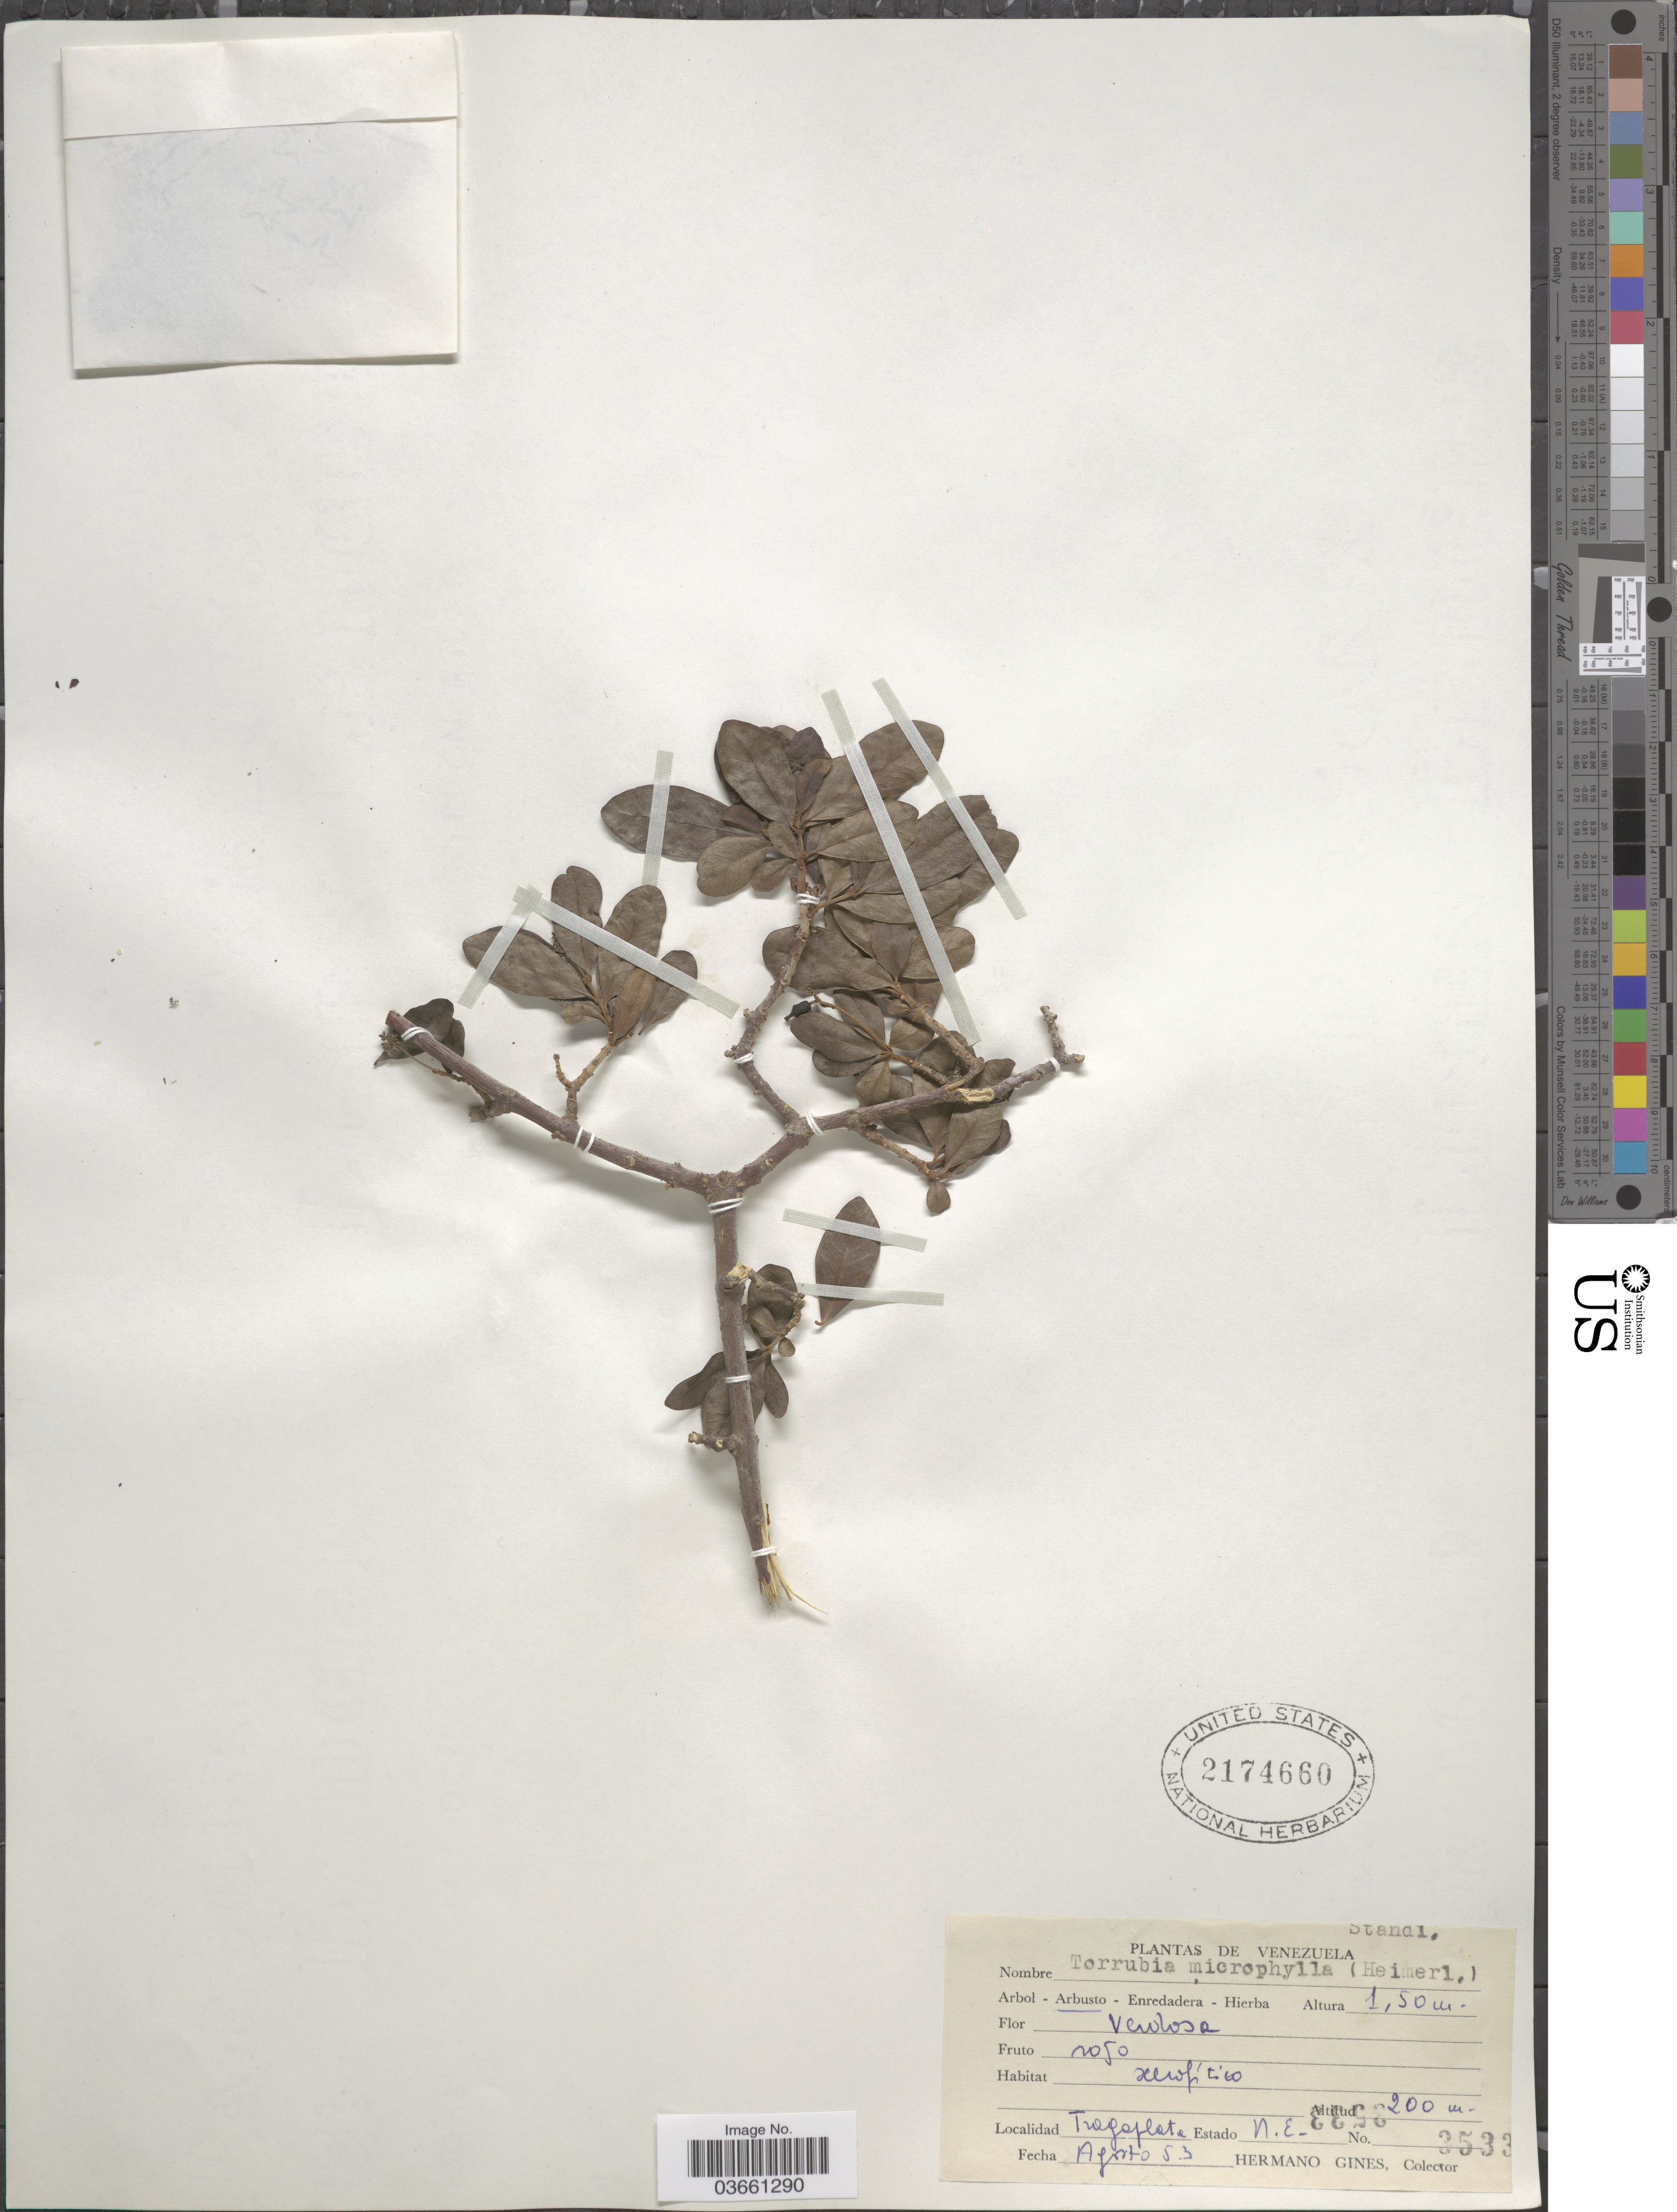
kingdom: Plantae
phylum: Tracheophyta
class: Magnoliopsida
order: Caryophyllales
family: Nyctaginaceae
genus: Guapira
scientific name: Guapira microphylla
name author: (Heimerl) Lundell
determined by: Strong, Mark T., (BOT), Smithsonian Institution - National Museum of Natural History (UNITED STATES)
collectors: Bro. Gines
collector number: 3533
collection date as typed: Transcribed d/m/y: /8/53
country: Venezuela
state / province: Nueva Esparta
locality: Tragaplata. Estado N.E.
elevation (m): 200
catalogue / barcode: US 2174660